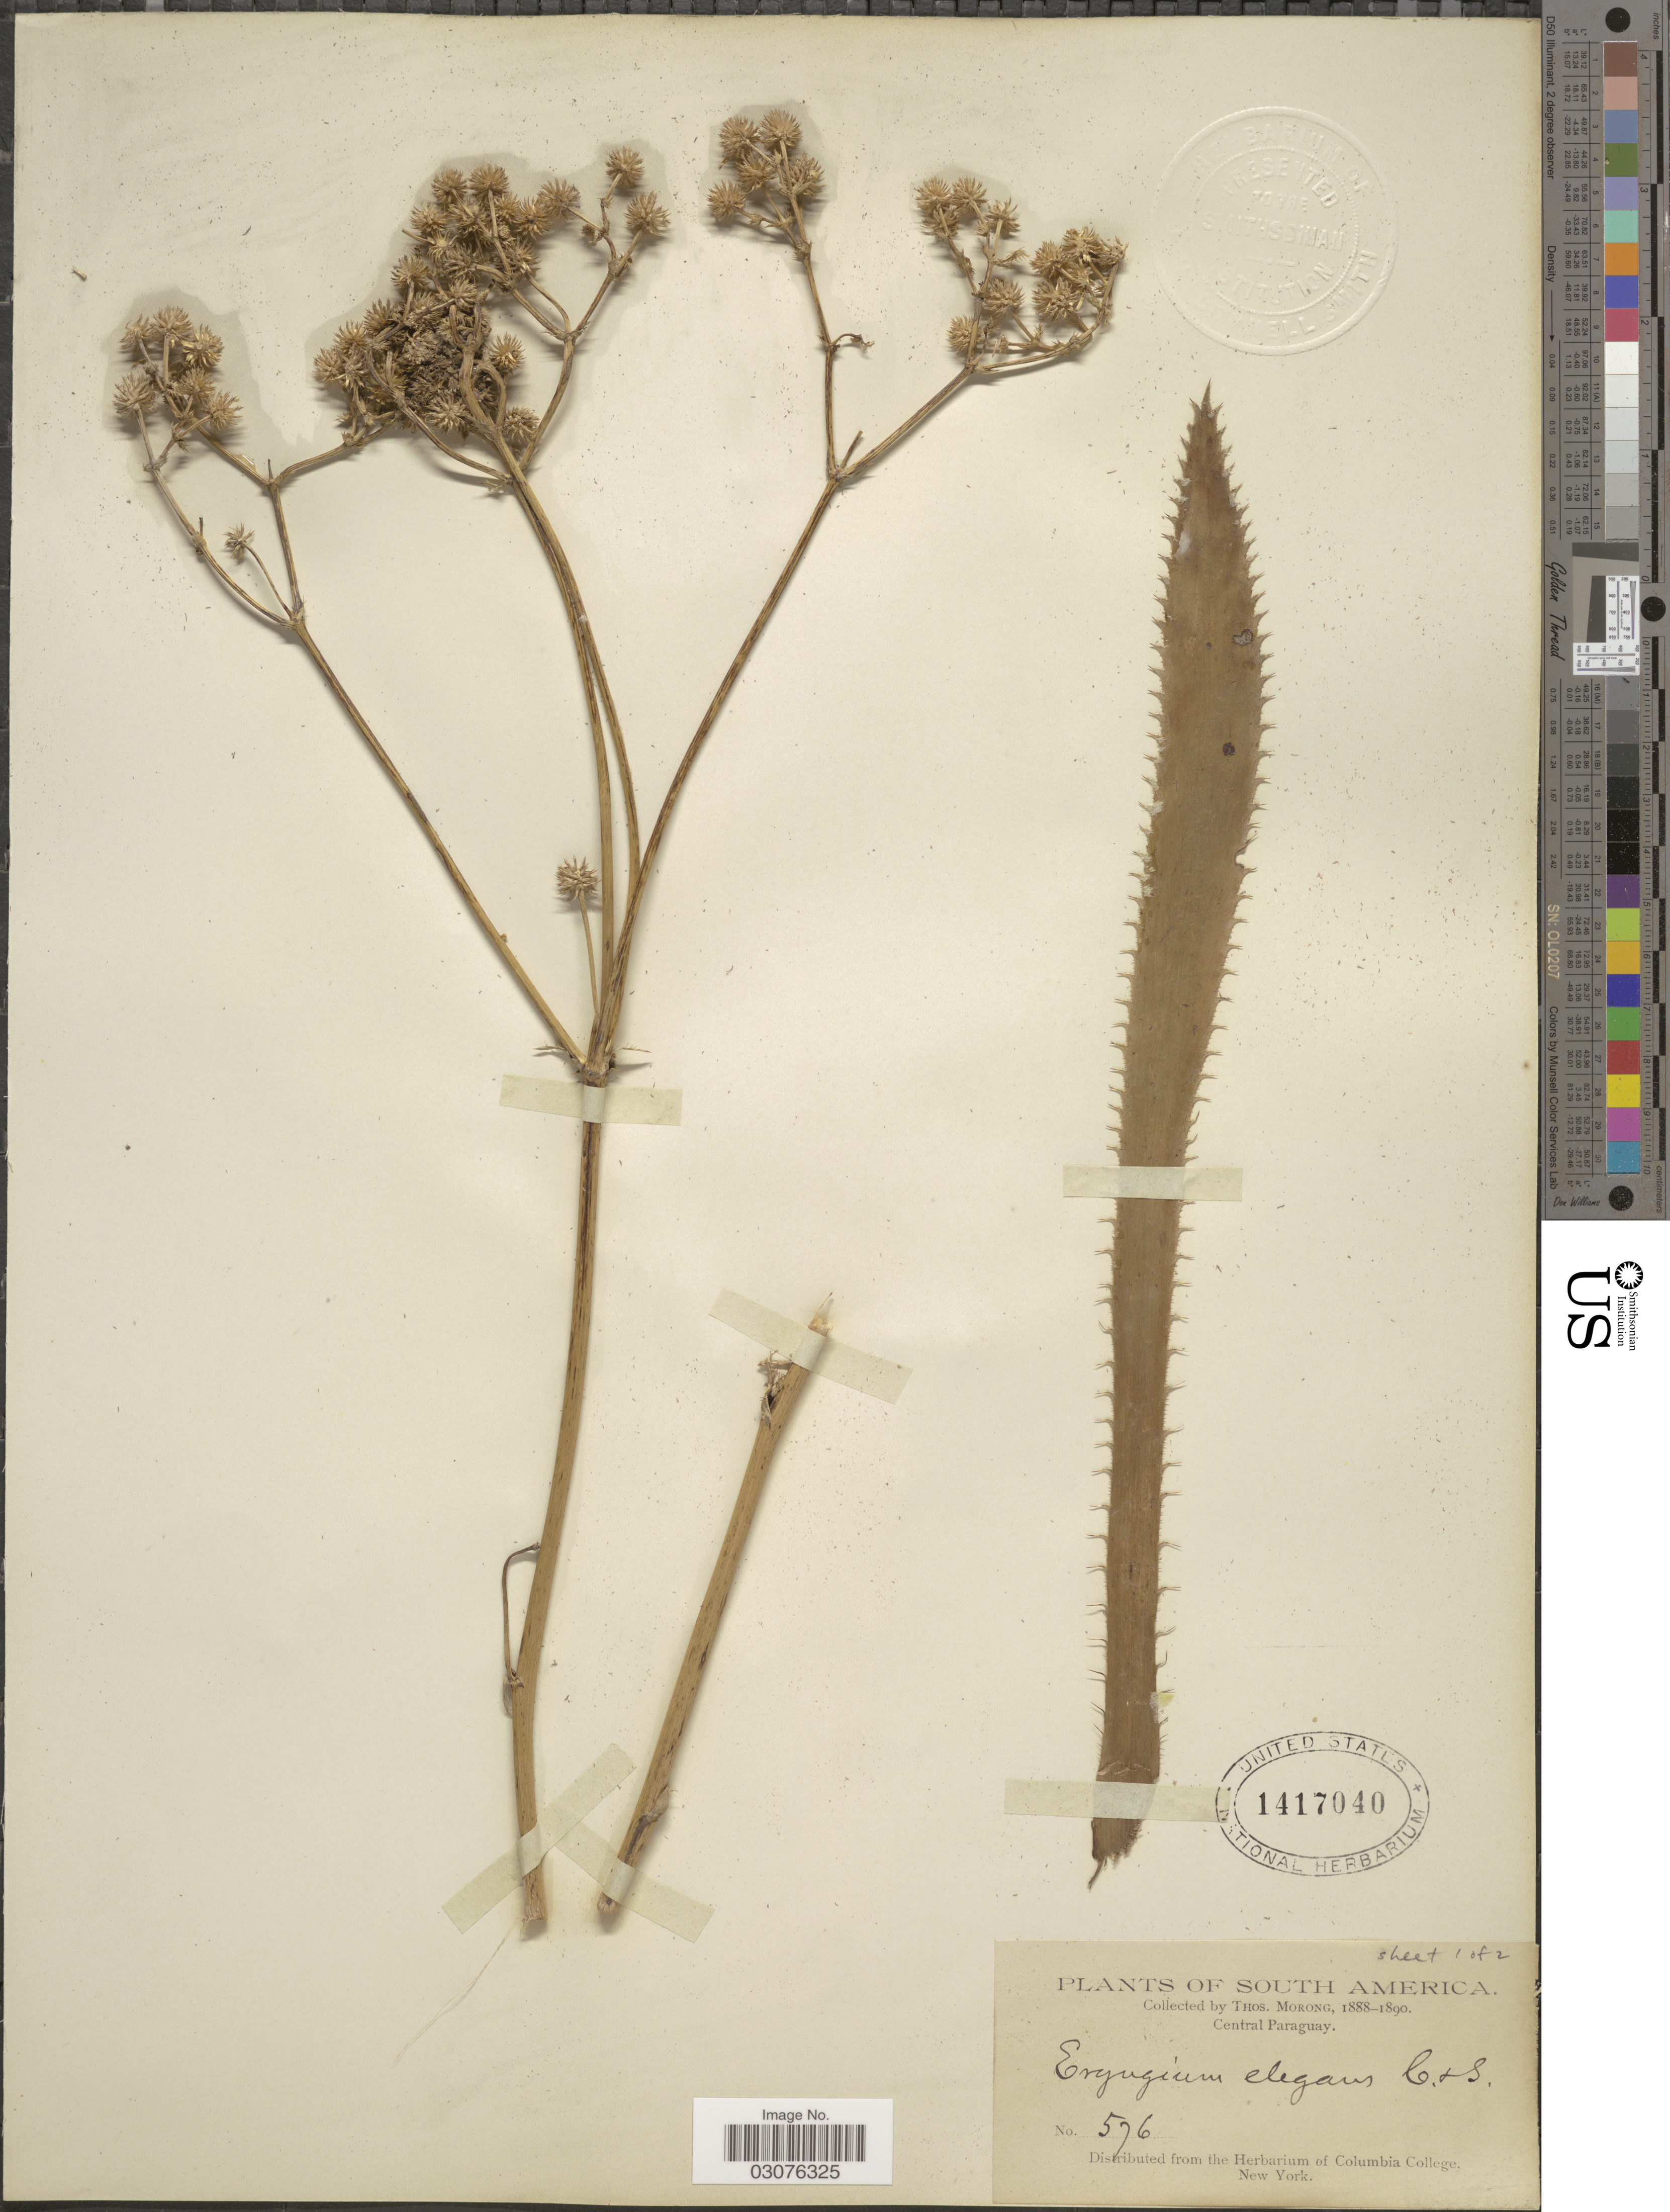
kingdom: Plantae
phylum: Tracheophyta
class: Magnoliopsida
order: Apiales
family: Apiaceae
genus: Eryngium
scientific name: Eryngium elegans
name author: Cham. ex Schltdl.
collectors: ex herb. T. Morong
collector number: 576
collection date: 1888/1890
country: Paraguay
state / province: Central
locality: Central Paraguay.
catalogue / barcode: US 1417040